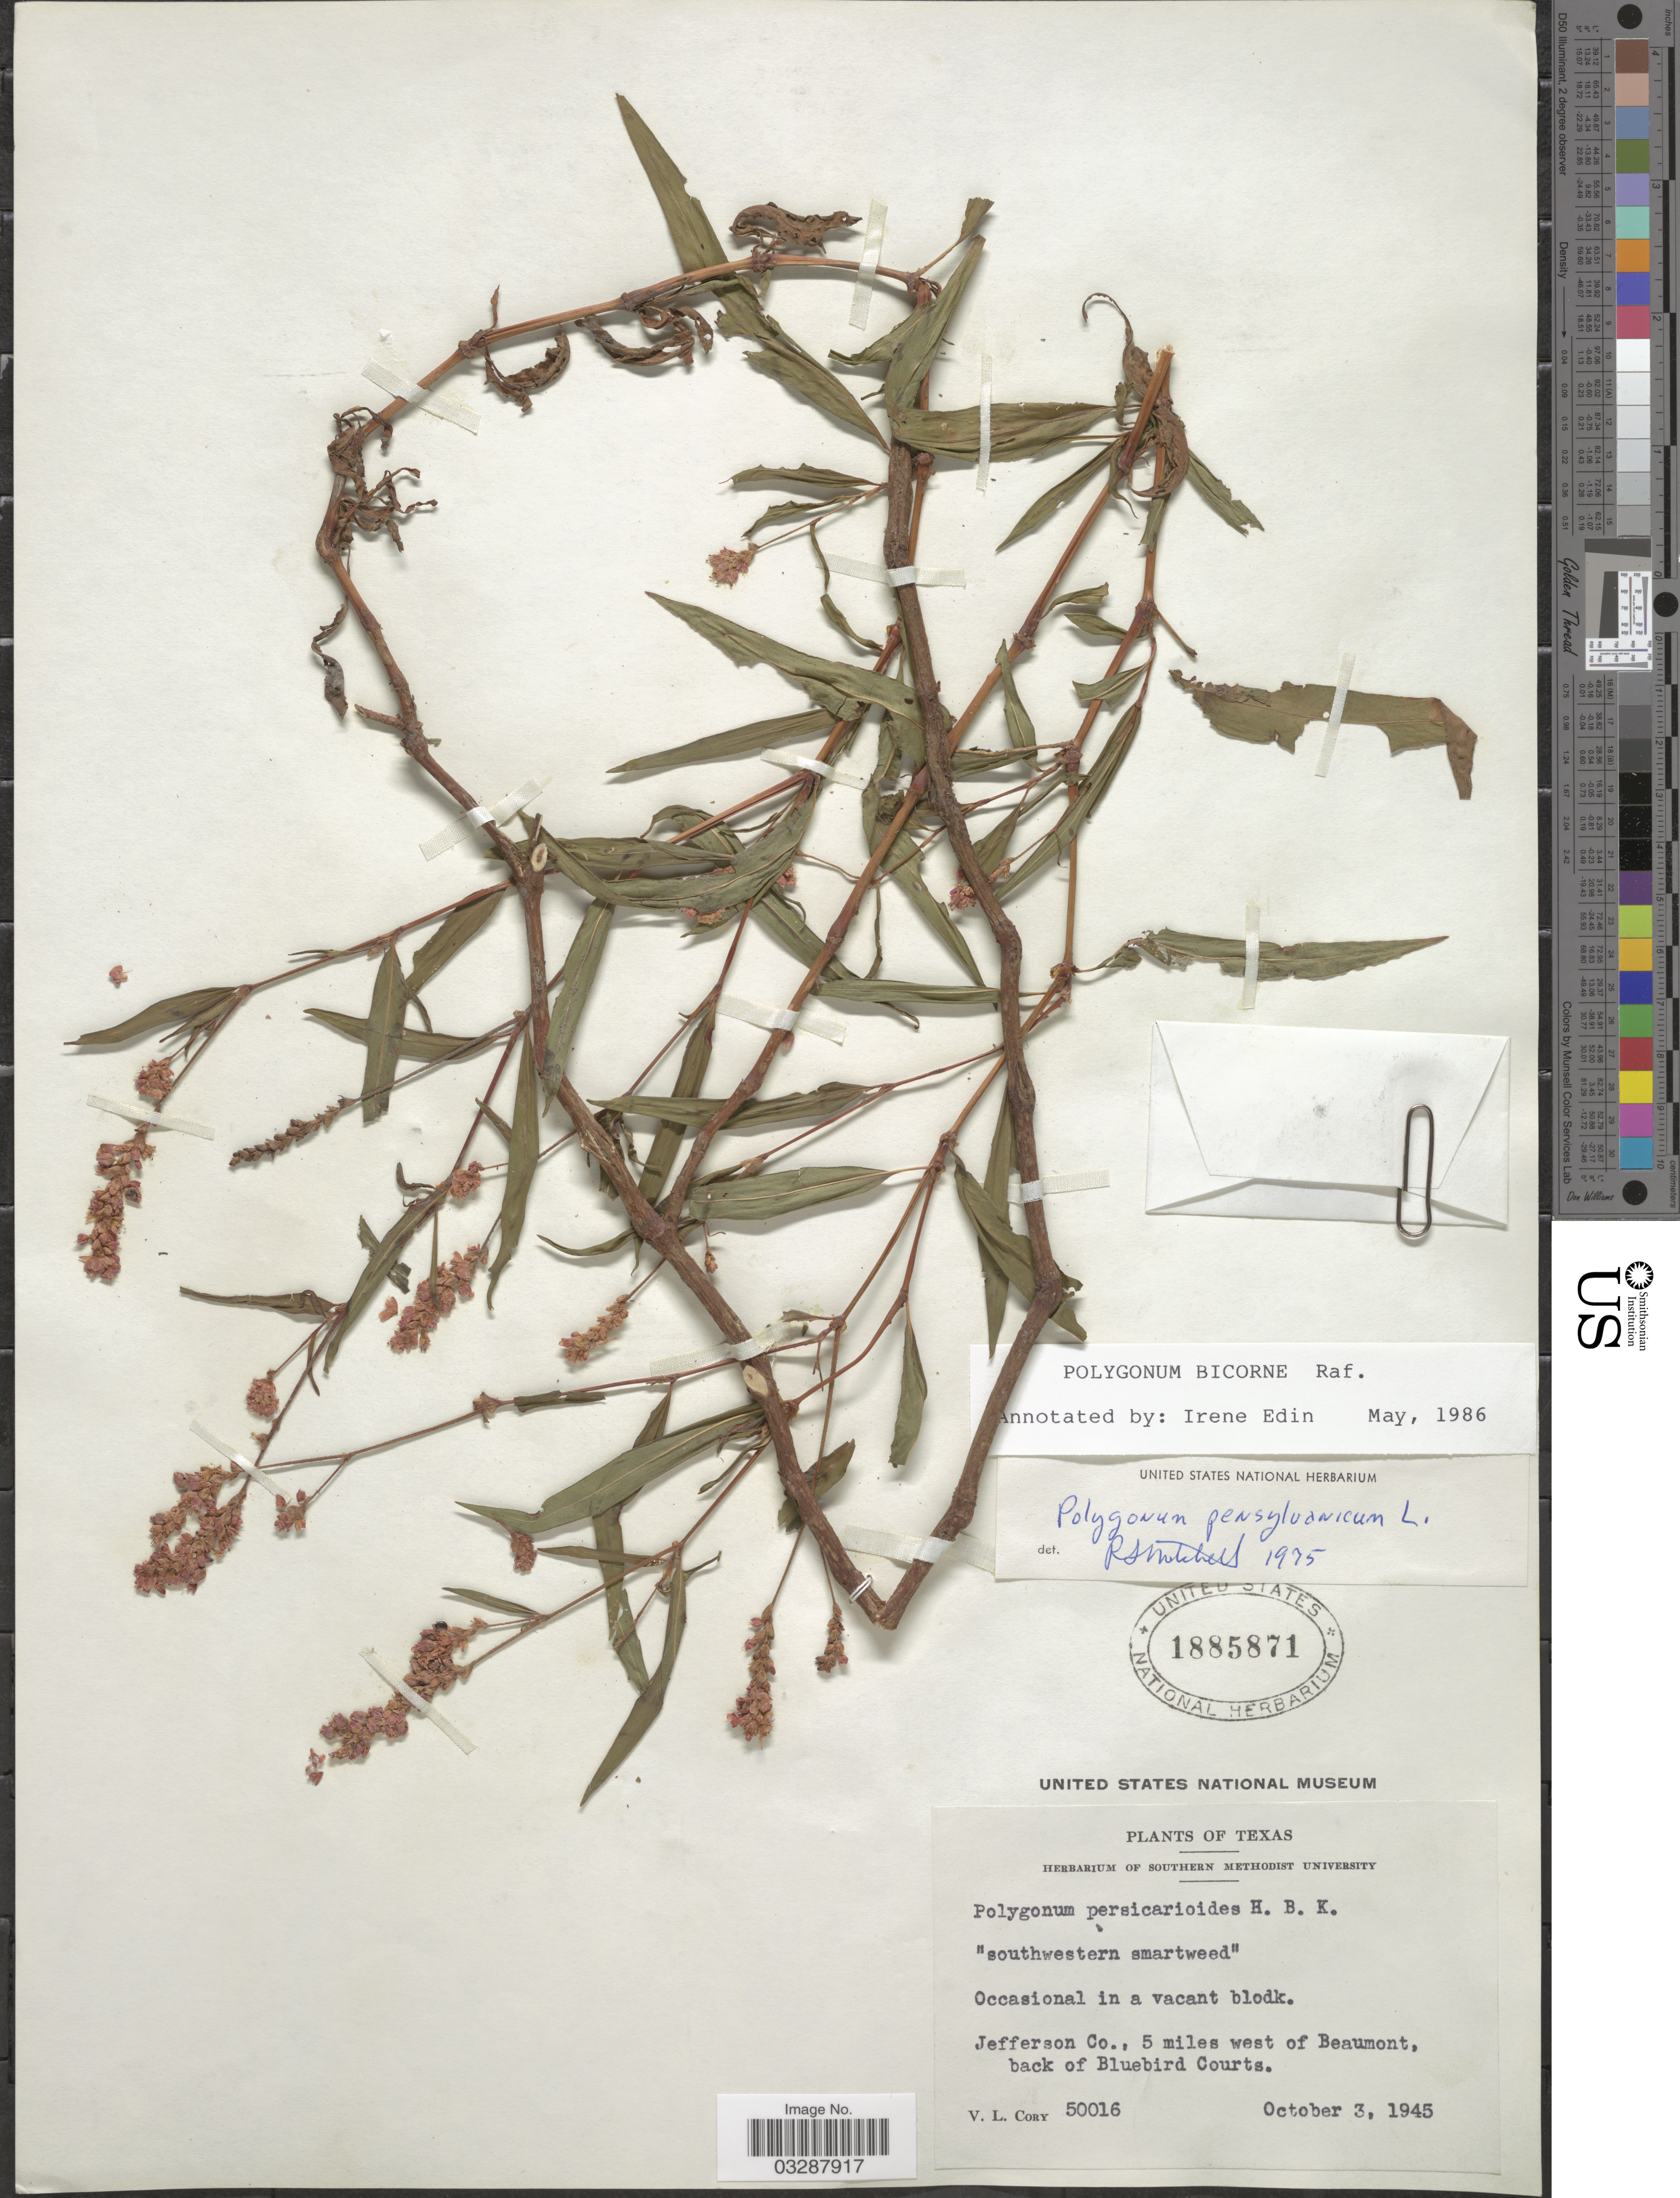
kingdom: Plantae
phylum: Tracheophyta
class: Magnoliopsida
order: Caryophyllales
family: Polygonaceae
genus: Persicaria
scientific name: Persicaria bicornis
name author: (Raf.) Nieuwl.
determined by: Atha, D. E.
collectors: V. Cory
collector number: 50016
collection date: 1945-10-03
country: United States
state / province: Texas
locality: Jefferson Co., 5 miles west of Beaumont, back of Bluebird Courts.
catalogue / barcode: US 1885871